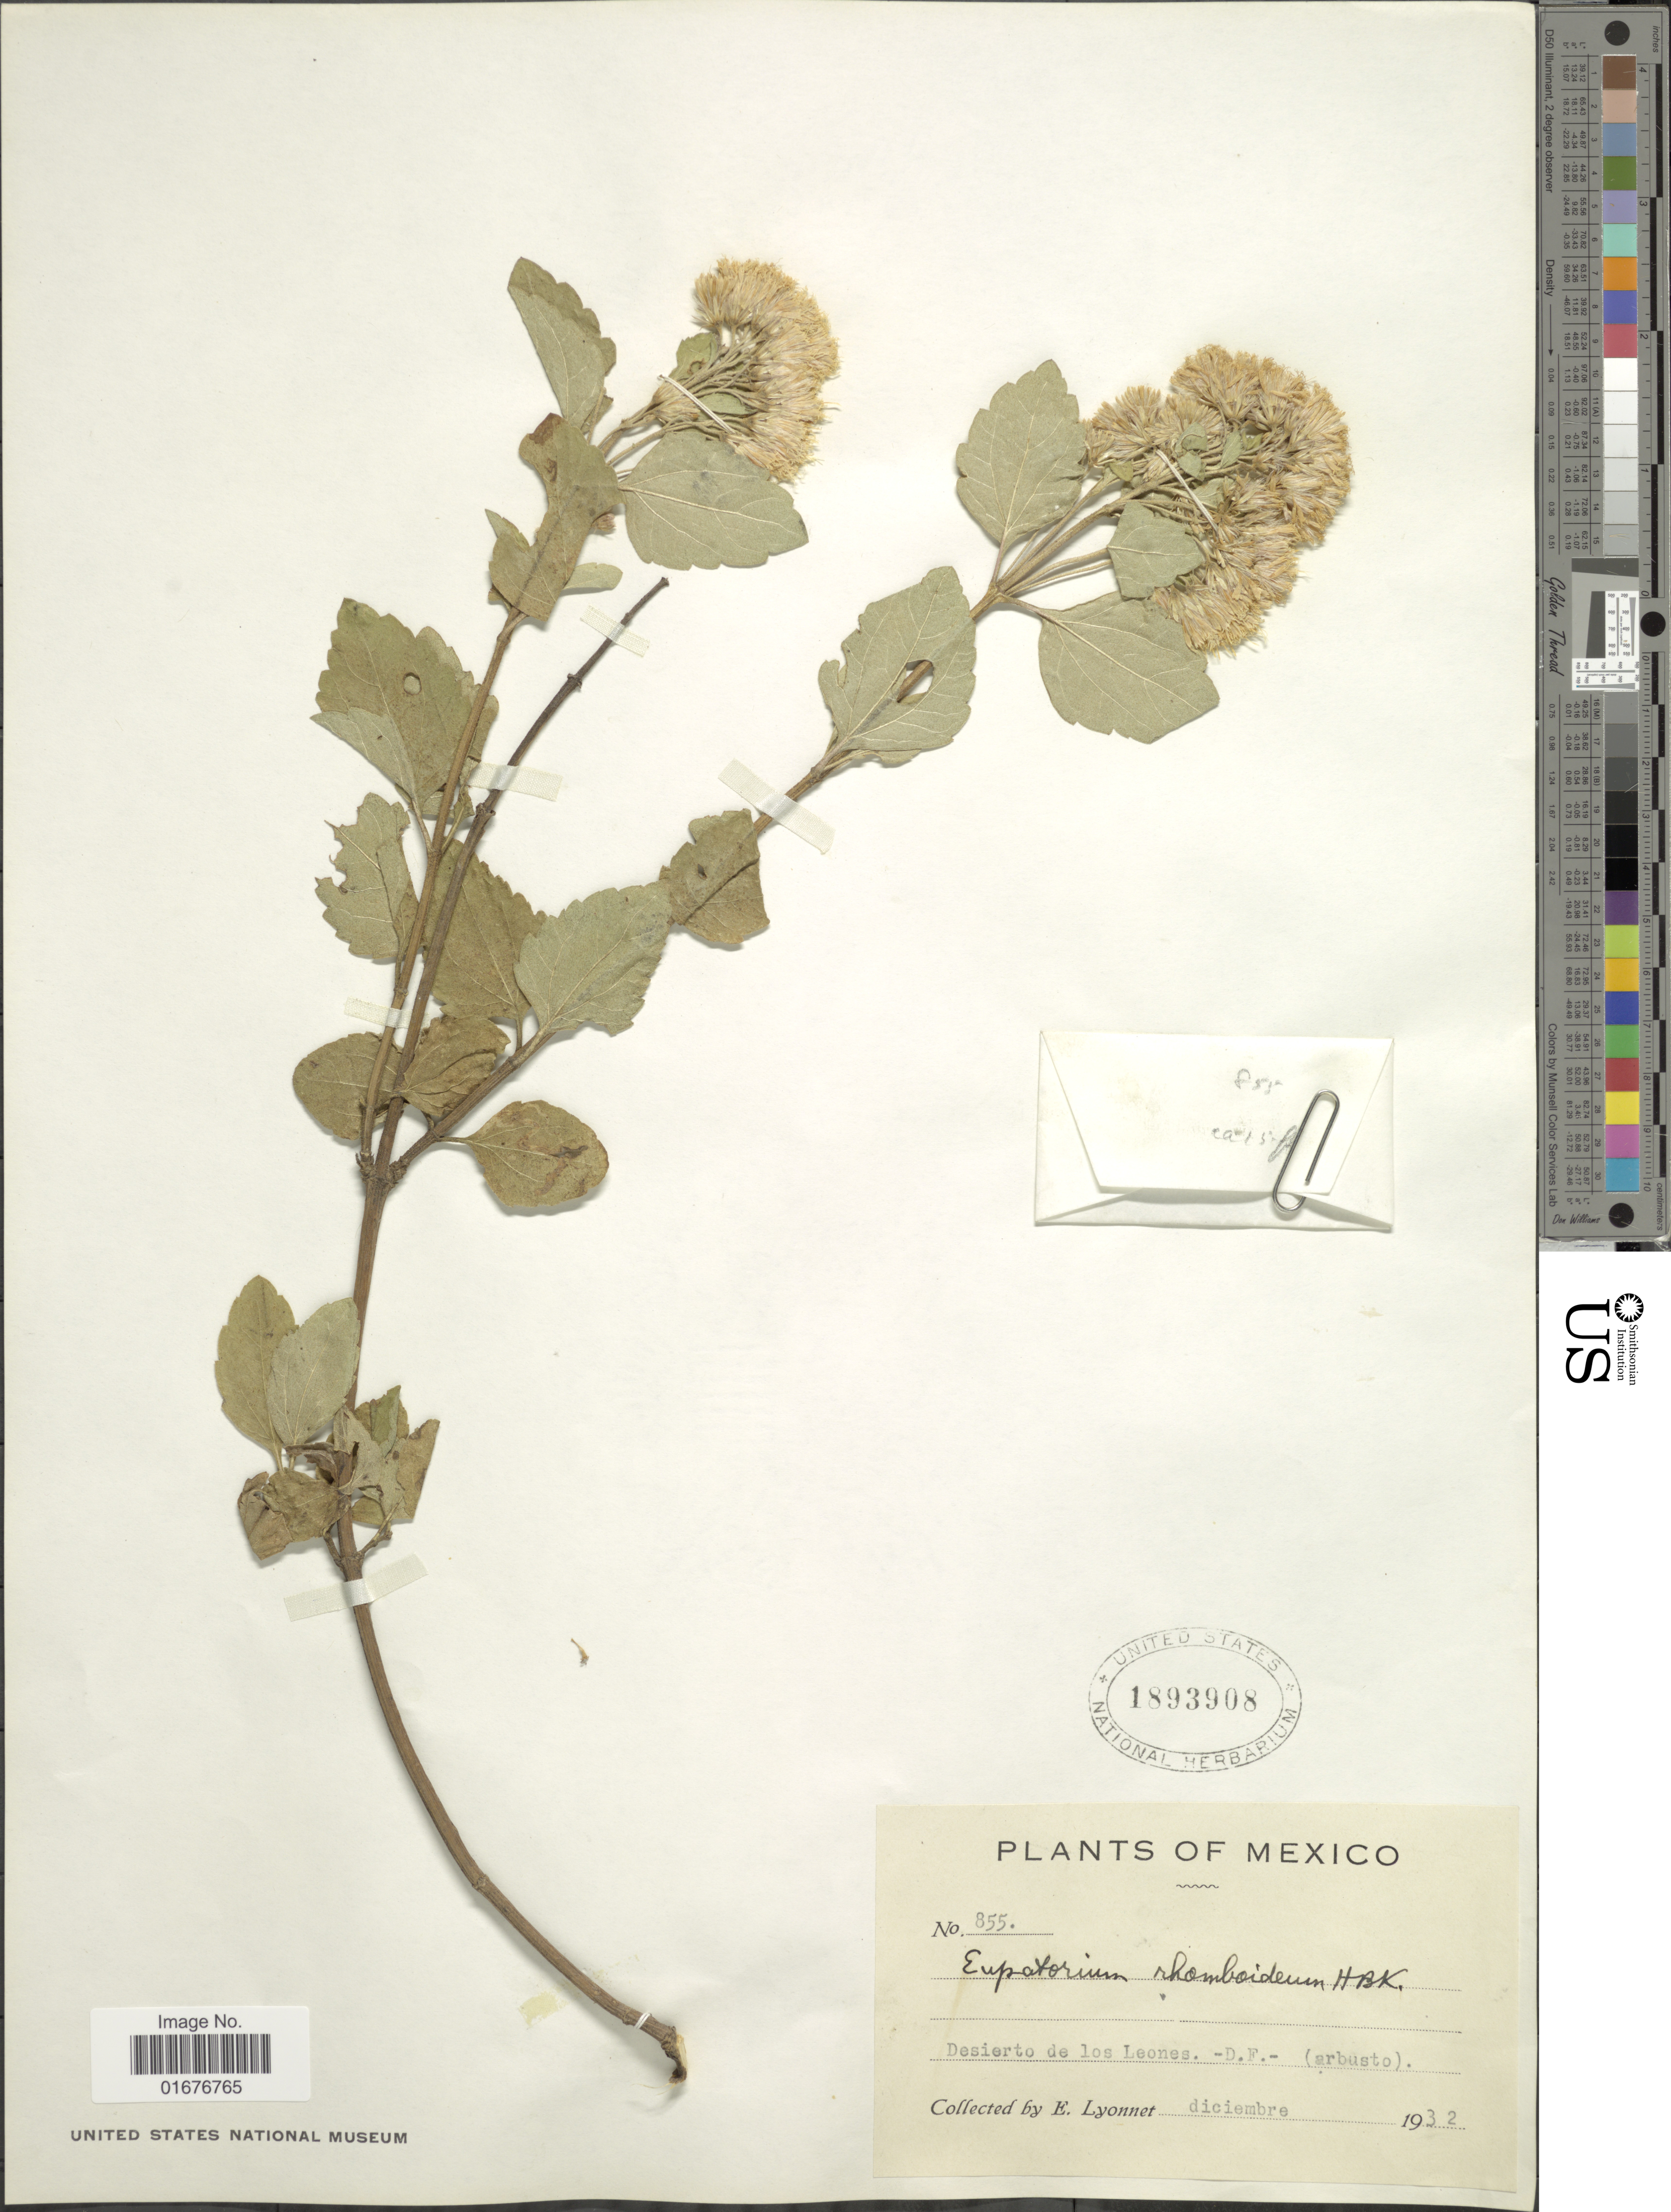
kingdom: Plantae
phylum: Tracheophyta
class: Magnoliopsida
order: Asterales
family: Asteraceae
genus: Ageratina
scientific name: Ageratina rhomboidea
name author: (Kunth) R.M. King & H. Rob.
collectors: E. Lyonnet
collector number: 855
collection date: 1932-12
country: Mexico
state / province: Distrito Federal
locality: Desierto de Leones (arbusto)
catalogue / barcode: US 1893908